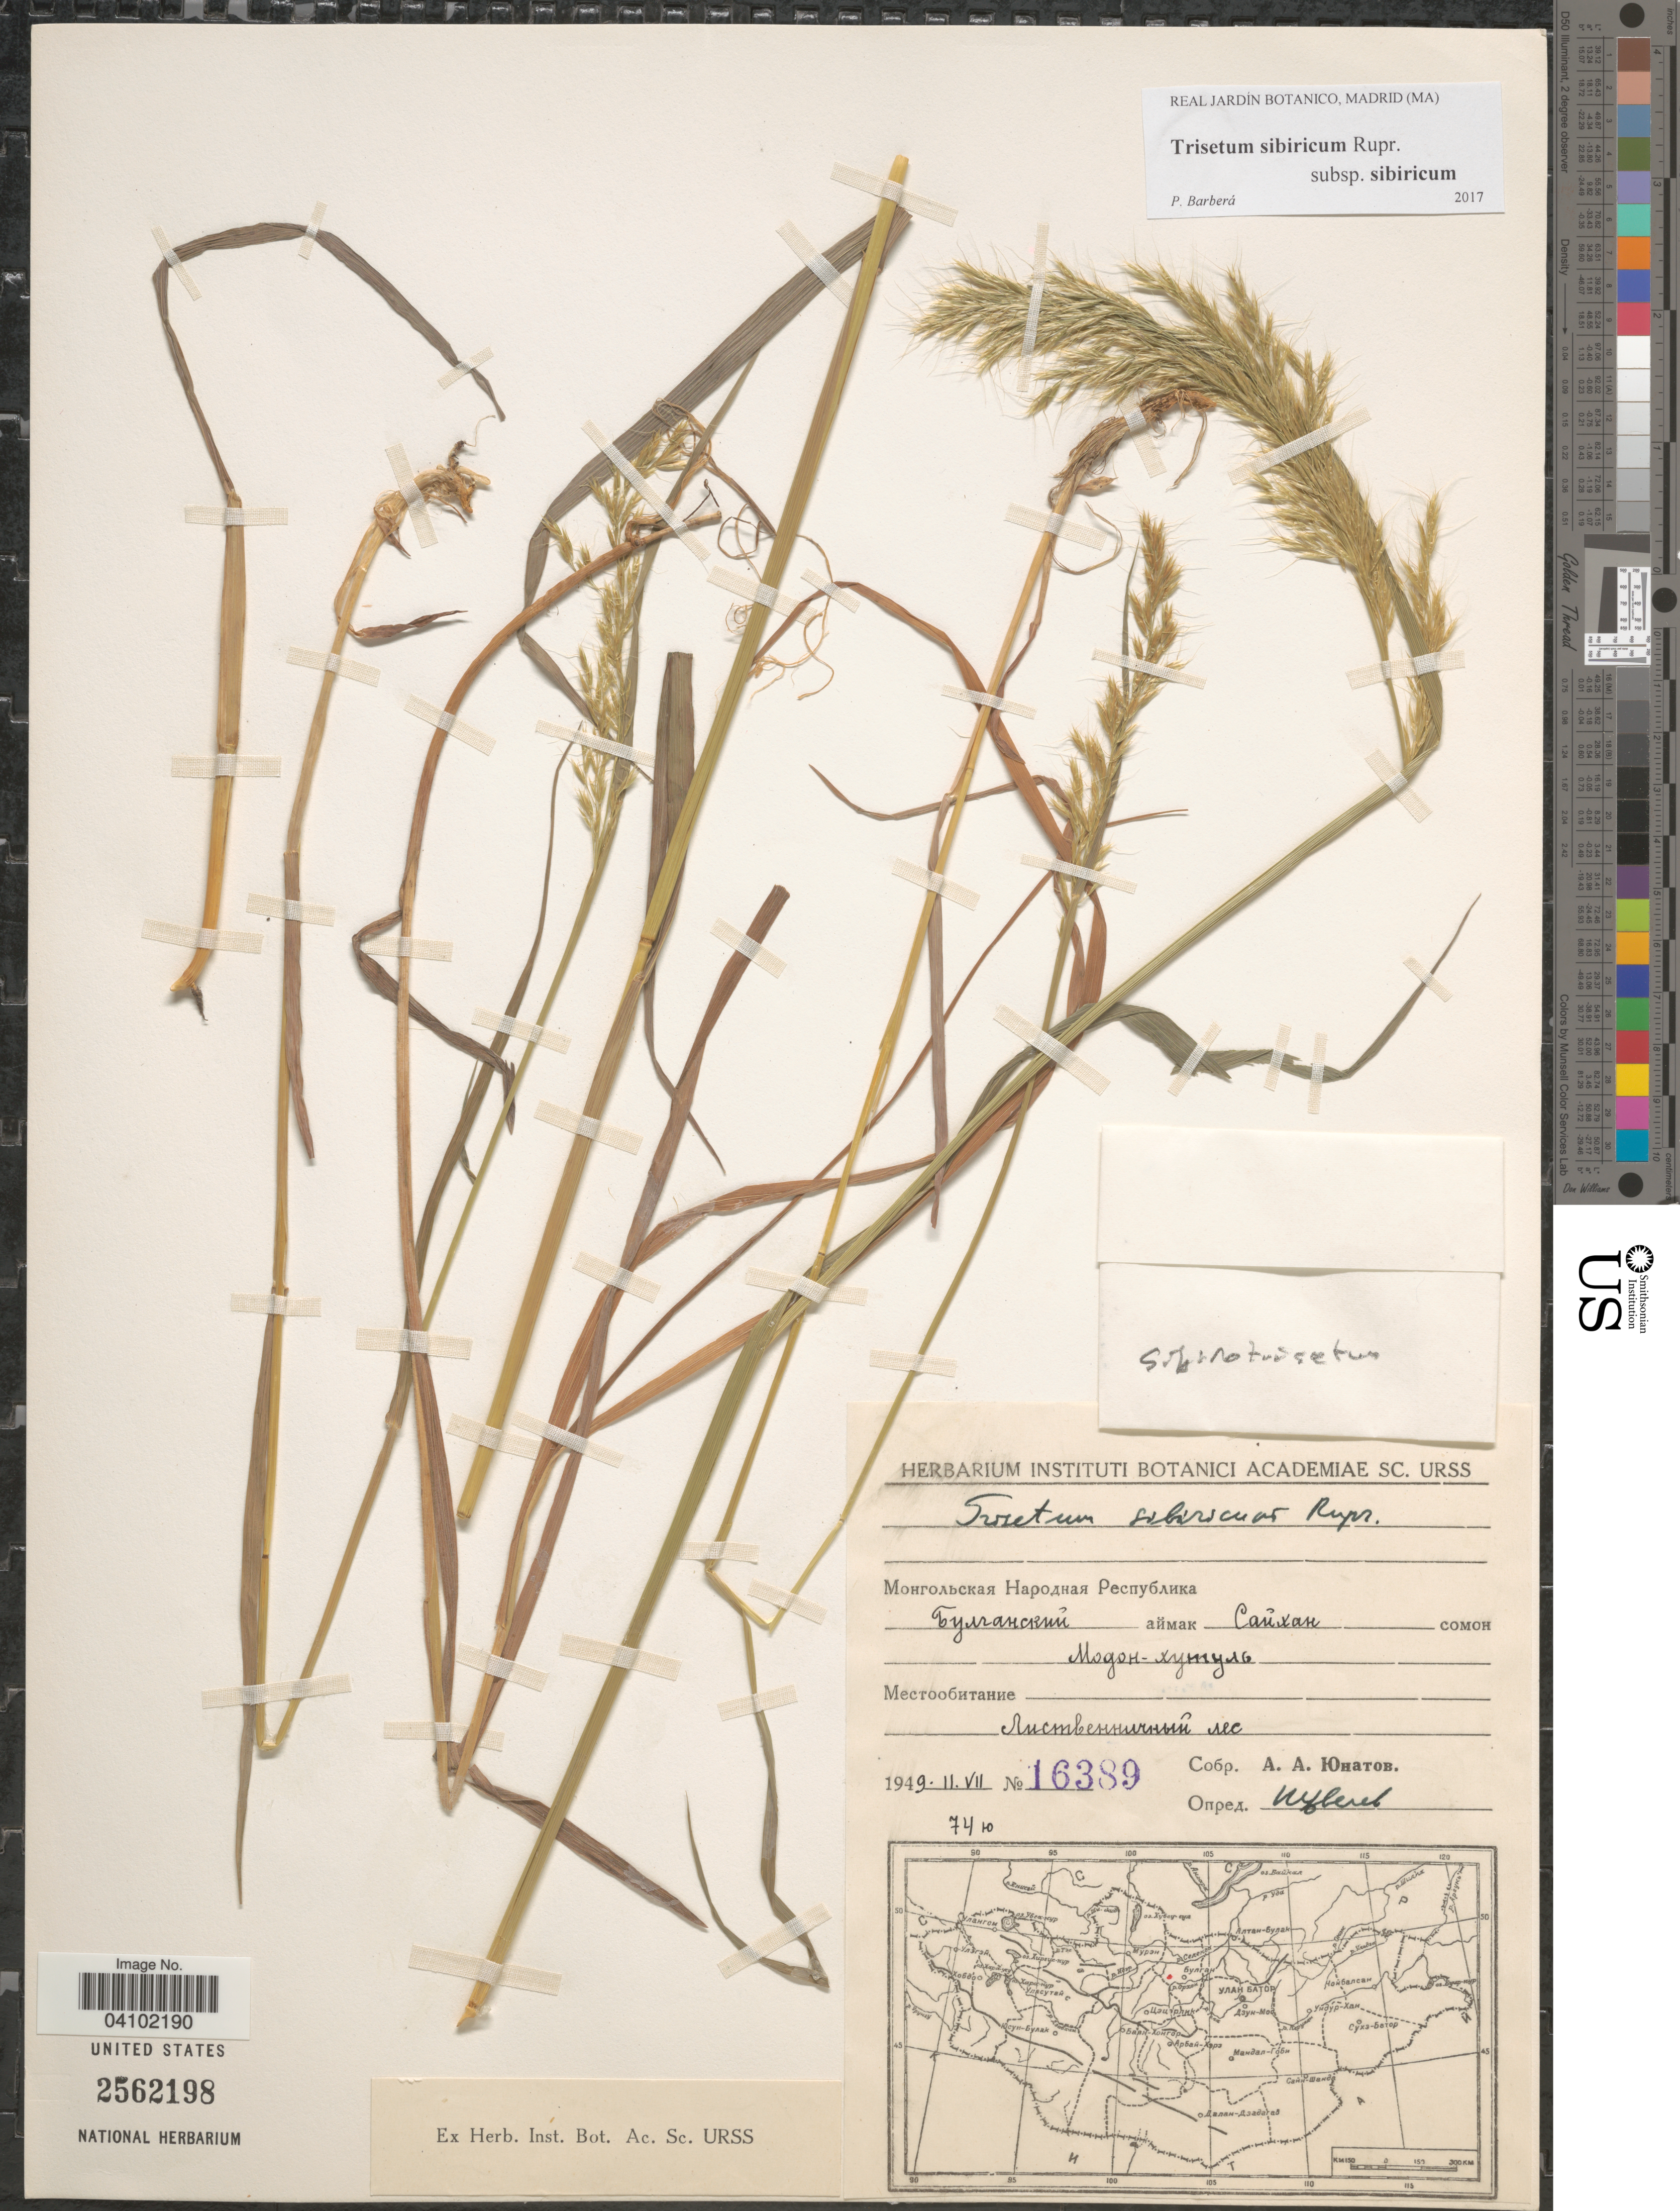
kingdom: Plantae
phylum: Tracheophyta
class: Liliopsida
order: Poales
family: Poaceae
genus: Sibirotrisetum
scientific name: Sibirotrisetum sibiricum (Rupr.) P. Barberá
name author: (Rupr.) Barberá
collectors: A. Unatov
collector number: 16389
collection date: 1949-07-11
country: Mongolia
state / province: Bulgan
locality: Saikhan District, Modon Hvus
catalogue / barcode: US 2562198